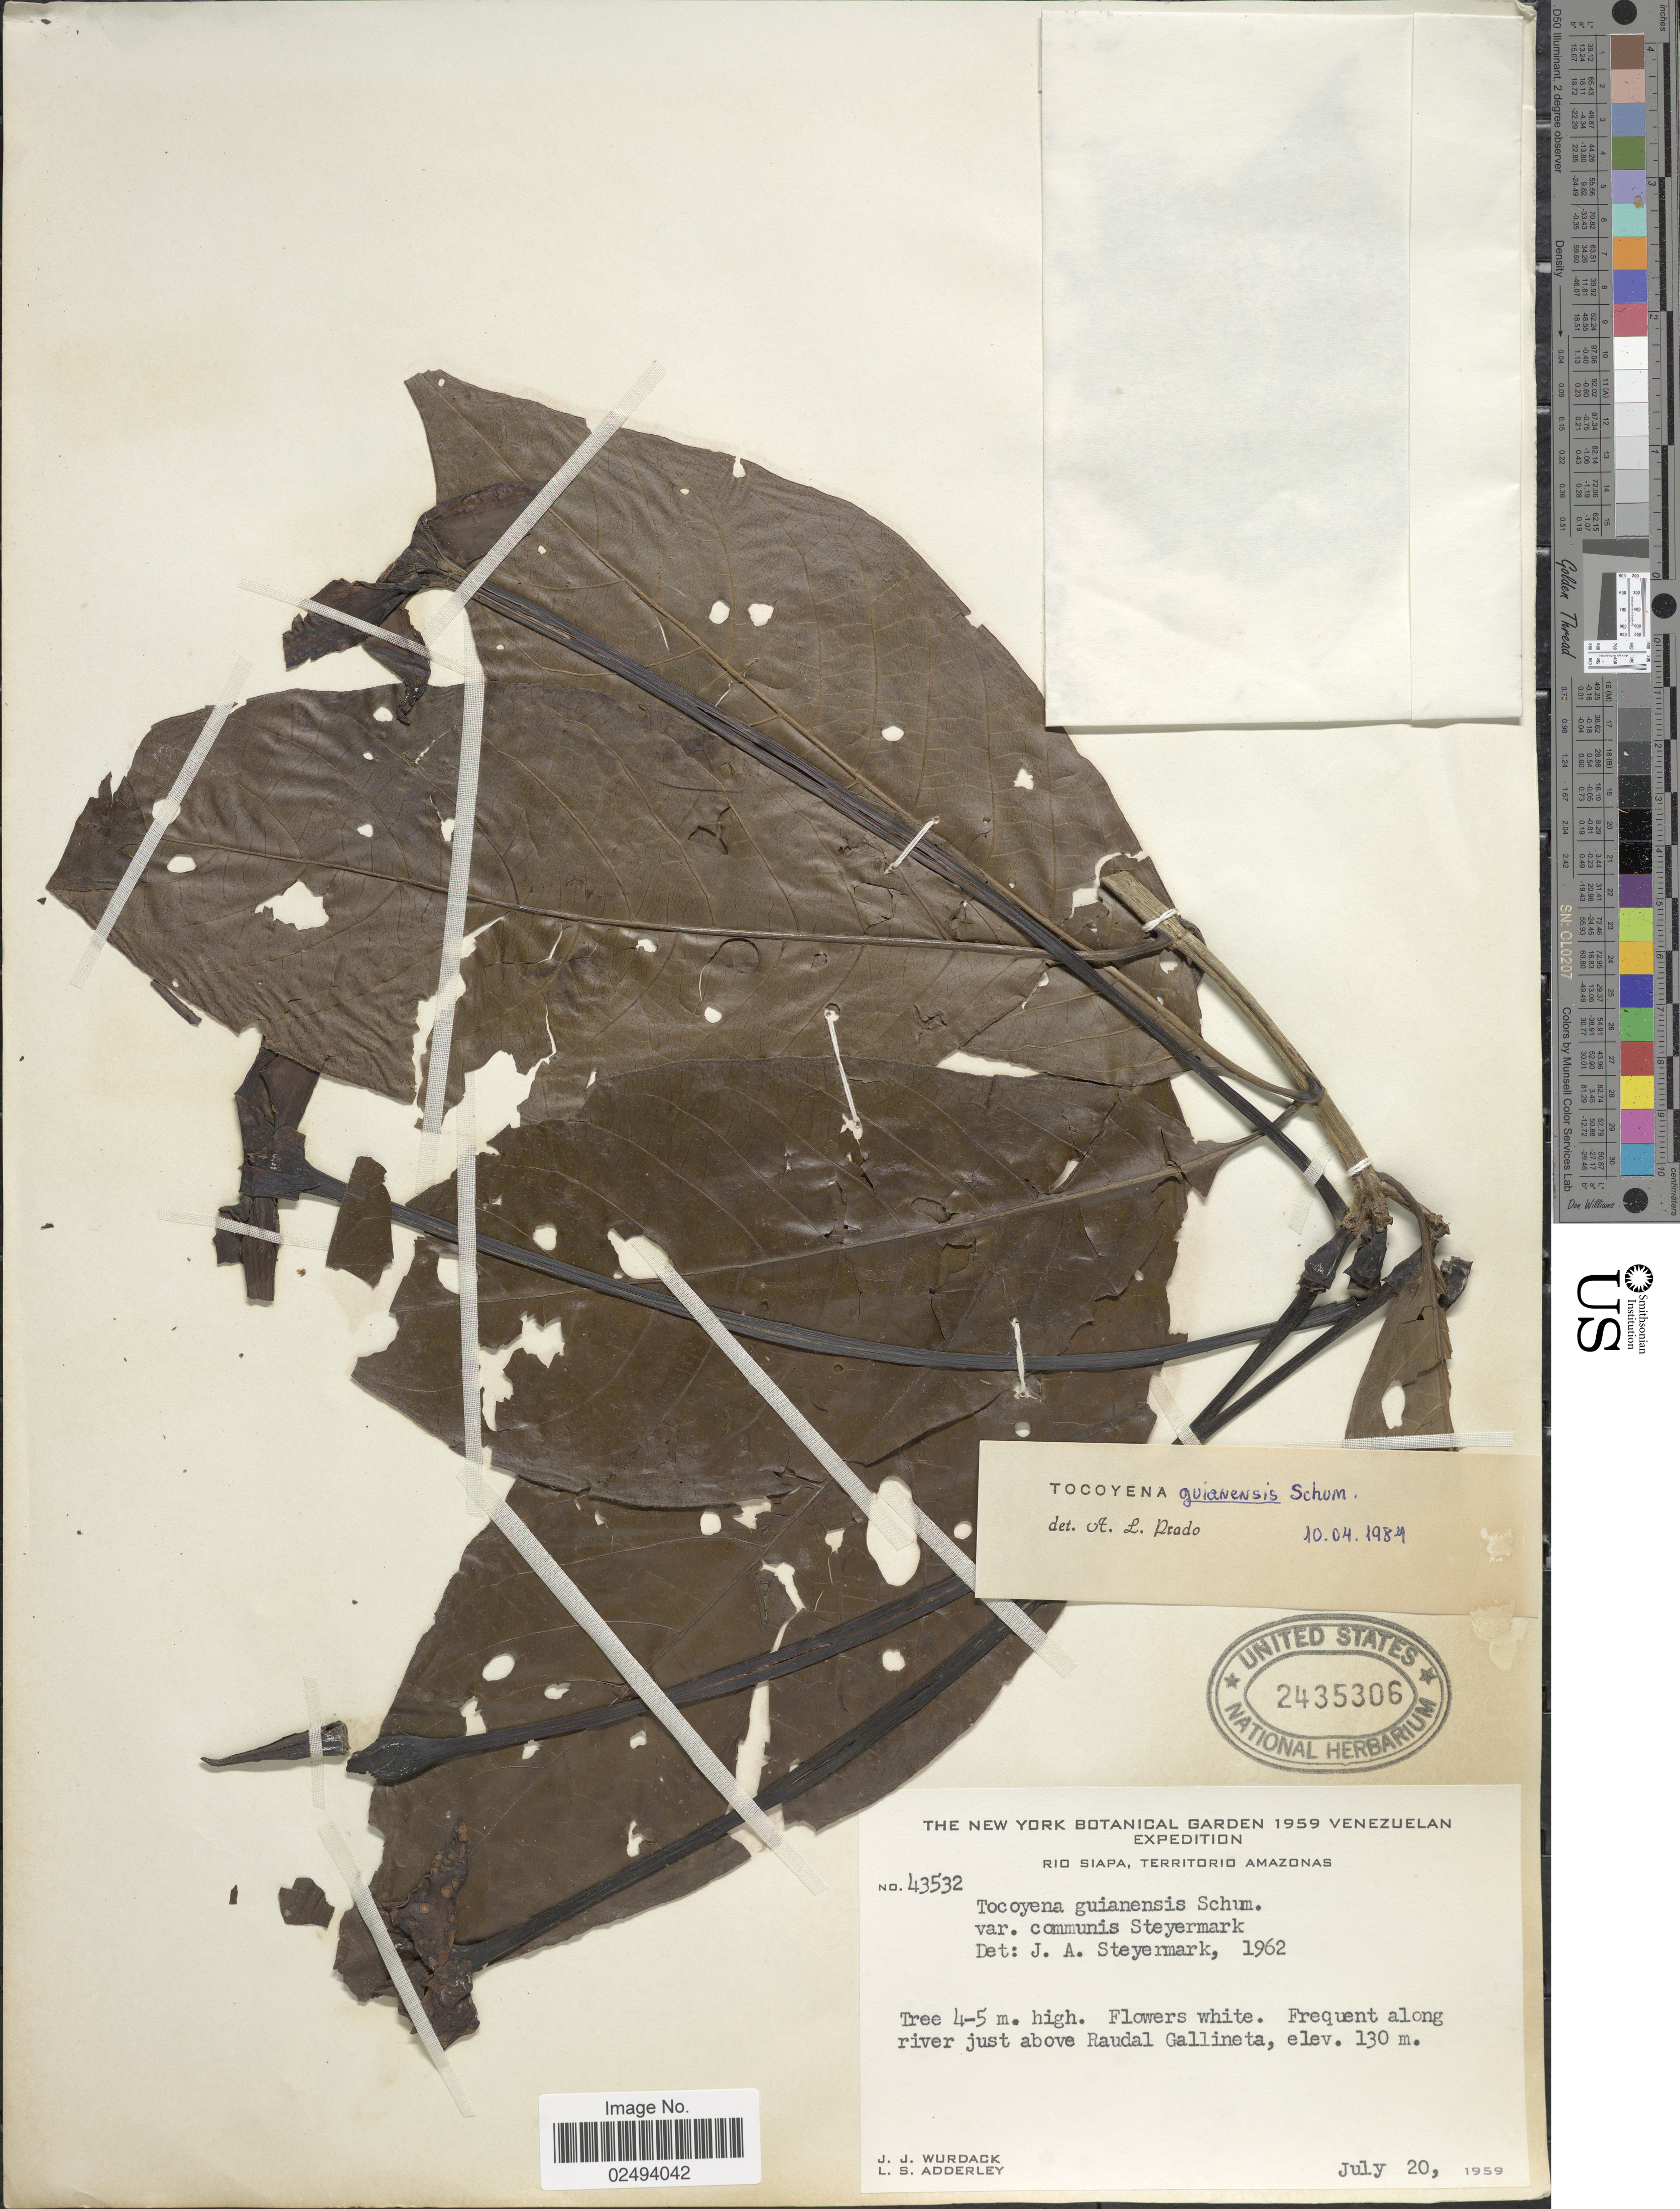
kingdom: Plantae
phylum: Tracheophyta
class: Magnoliopsida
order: Gentianales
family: Rubiaceae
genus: Tocoyena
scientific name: Tocoyena guianensis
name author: K. Schum.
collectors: J. J. Wurdack & L. S. Adderley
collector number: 43532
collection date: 1959-07-20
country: Venezuela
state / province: Amazonas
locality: Rio Sapa, Frequent along river just above Raudal Gallineta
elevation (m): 130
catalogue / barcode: US 2435306